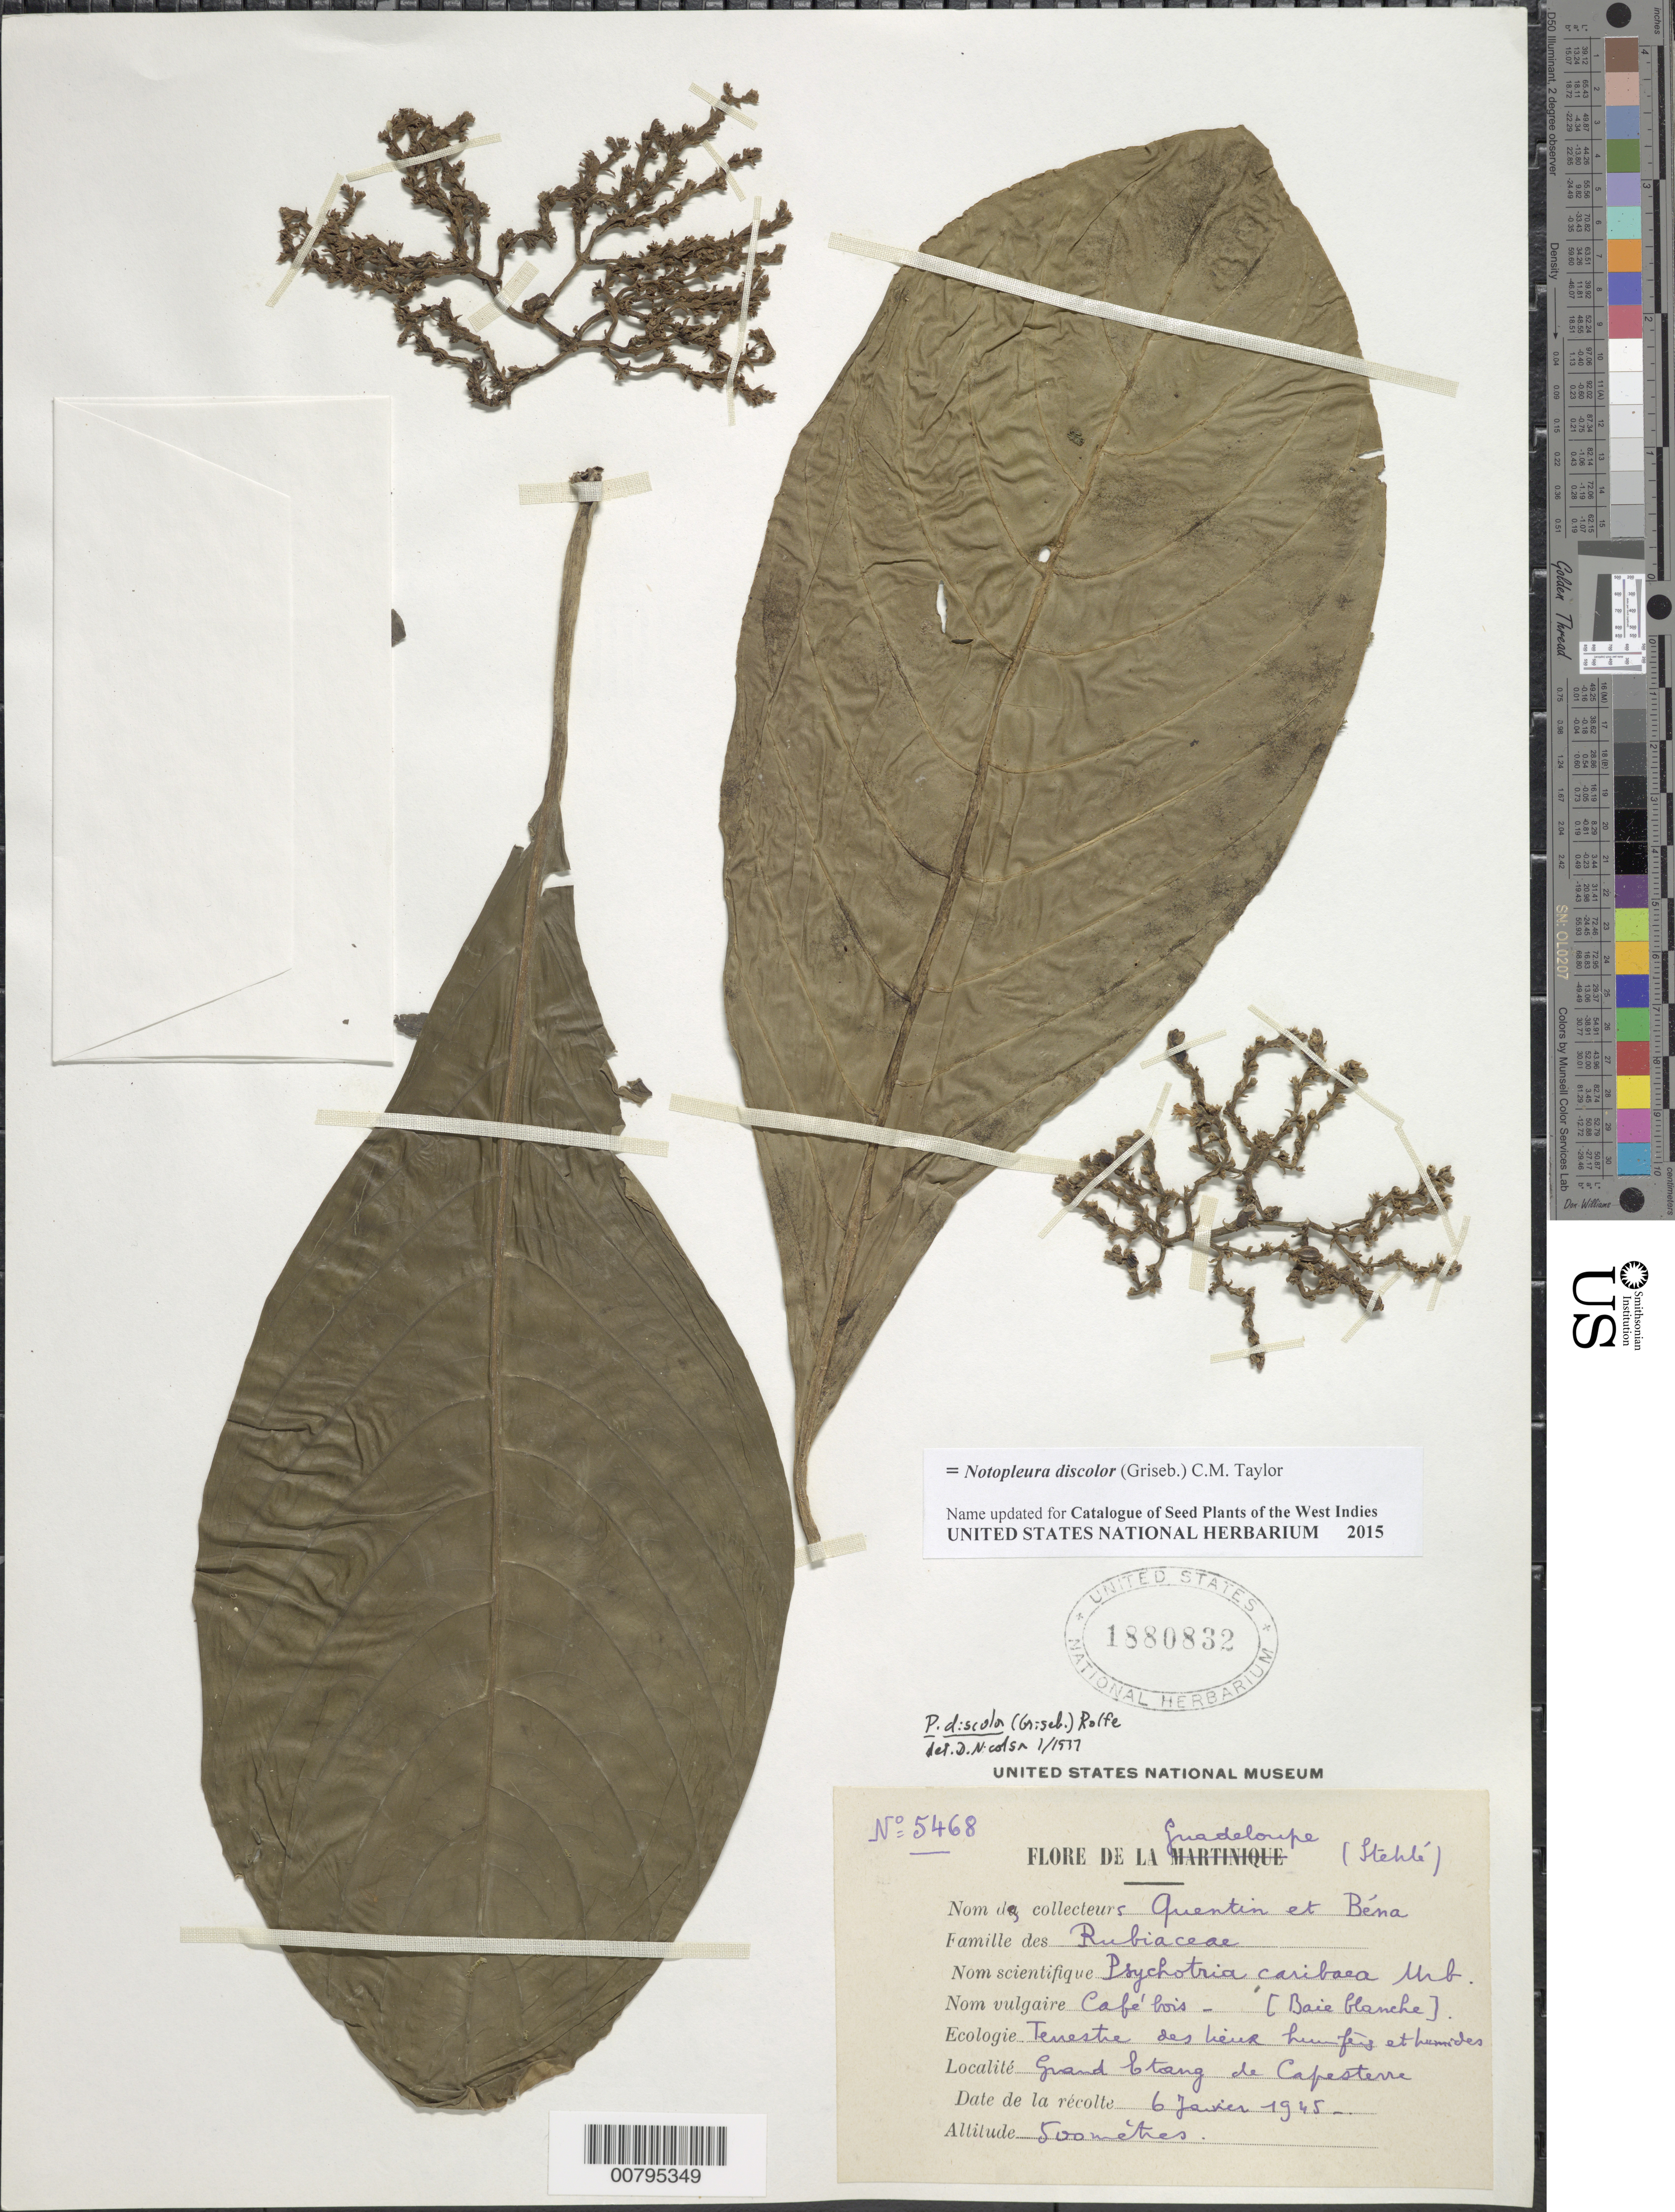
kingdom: Plantae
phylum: Tracheophyta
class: Magnoliopsida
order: Gentianales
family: Rubiaceae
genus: Notopleura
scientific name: Notopleura discolor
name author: (Griseb.) C.M. Taylor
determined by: Nicolson, Dan H.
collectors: H. Stehlé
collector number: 5468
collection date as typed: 06 Jan 1945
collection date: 1945-01-06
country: Guadeloupe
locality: Grand Etang de Capestene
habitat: Tenestre des hèux (sp?) humides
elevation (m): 500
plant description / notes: Common name: Café bois- (Baie blanche)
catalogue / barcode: US 1880832